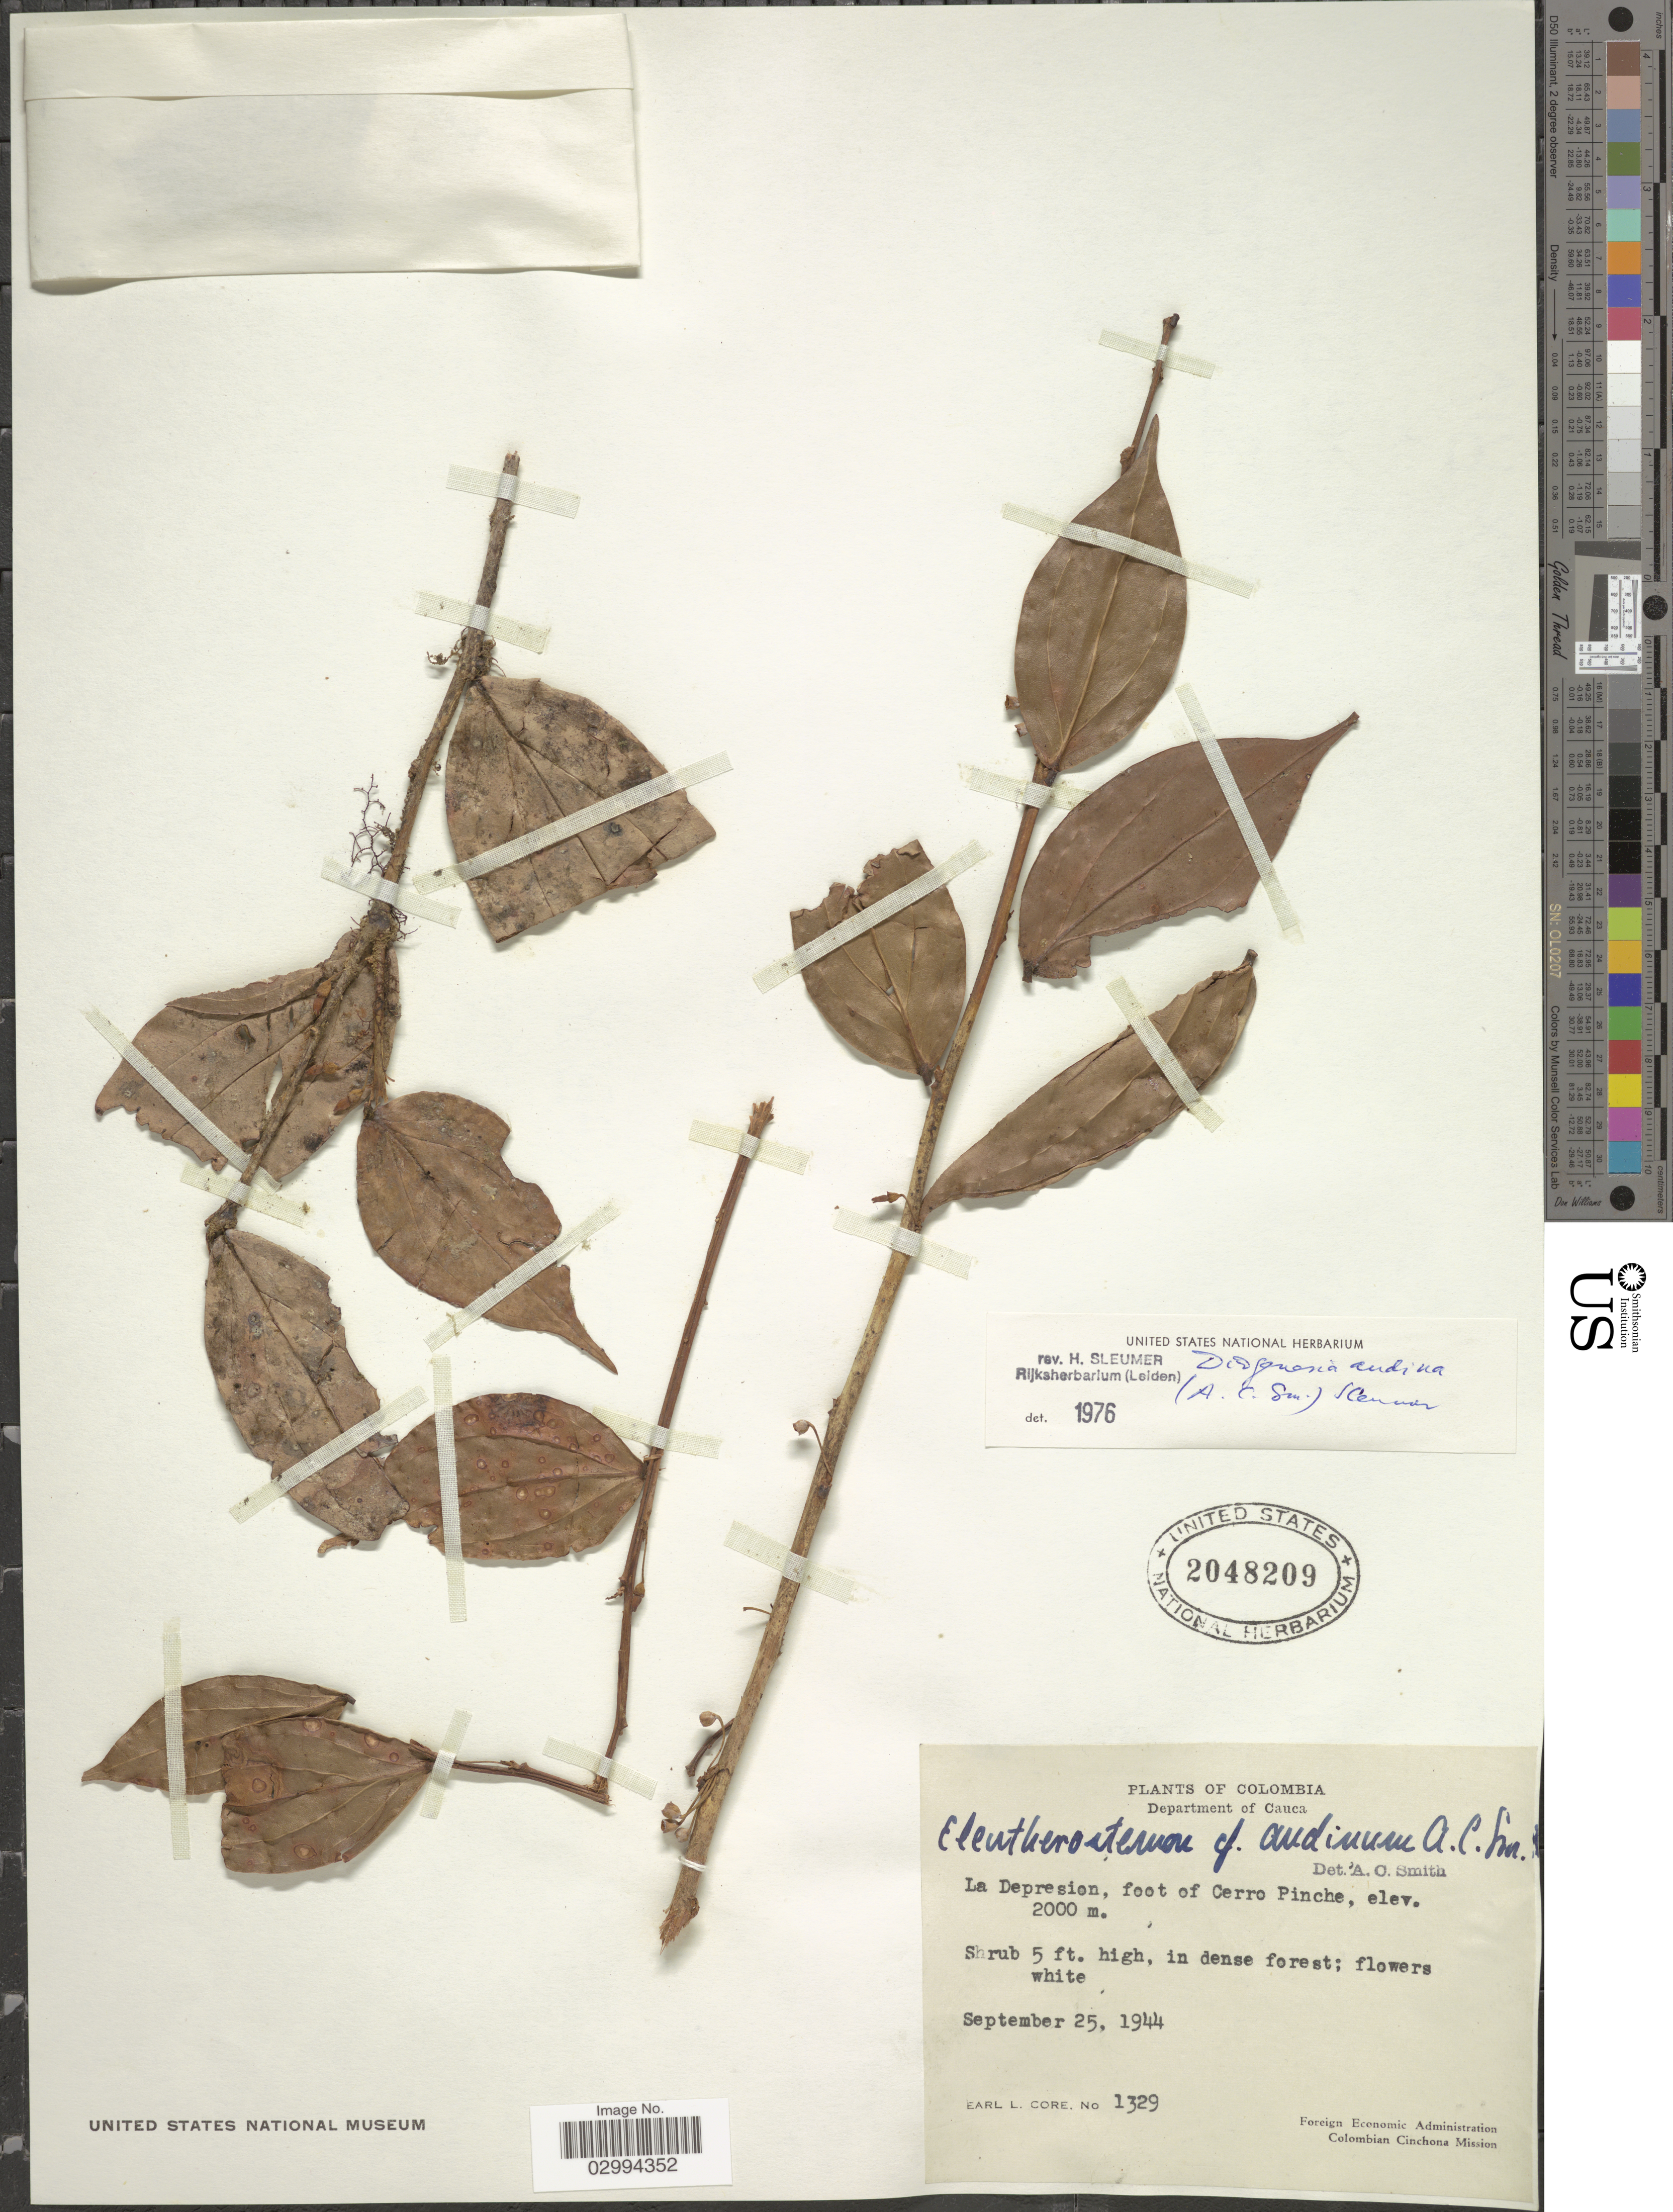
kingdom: Plantae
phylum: Tracheophyta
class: Magnoliopsida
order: Ericales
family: Ericaceae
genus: Diogenesia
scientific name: Diogenesia andina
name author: (A.C. Sm.) Sleumer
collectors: E. L. Core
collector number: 1329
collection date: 1944-09-25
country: Colombia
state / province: Cauca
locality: Department of Cauca, La Depresion, foot of Cerro Pinche.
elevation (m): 2000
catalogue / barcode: US 2048209